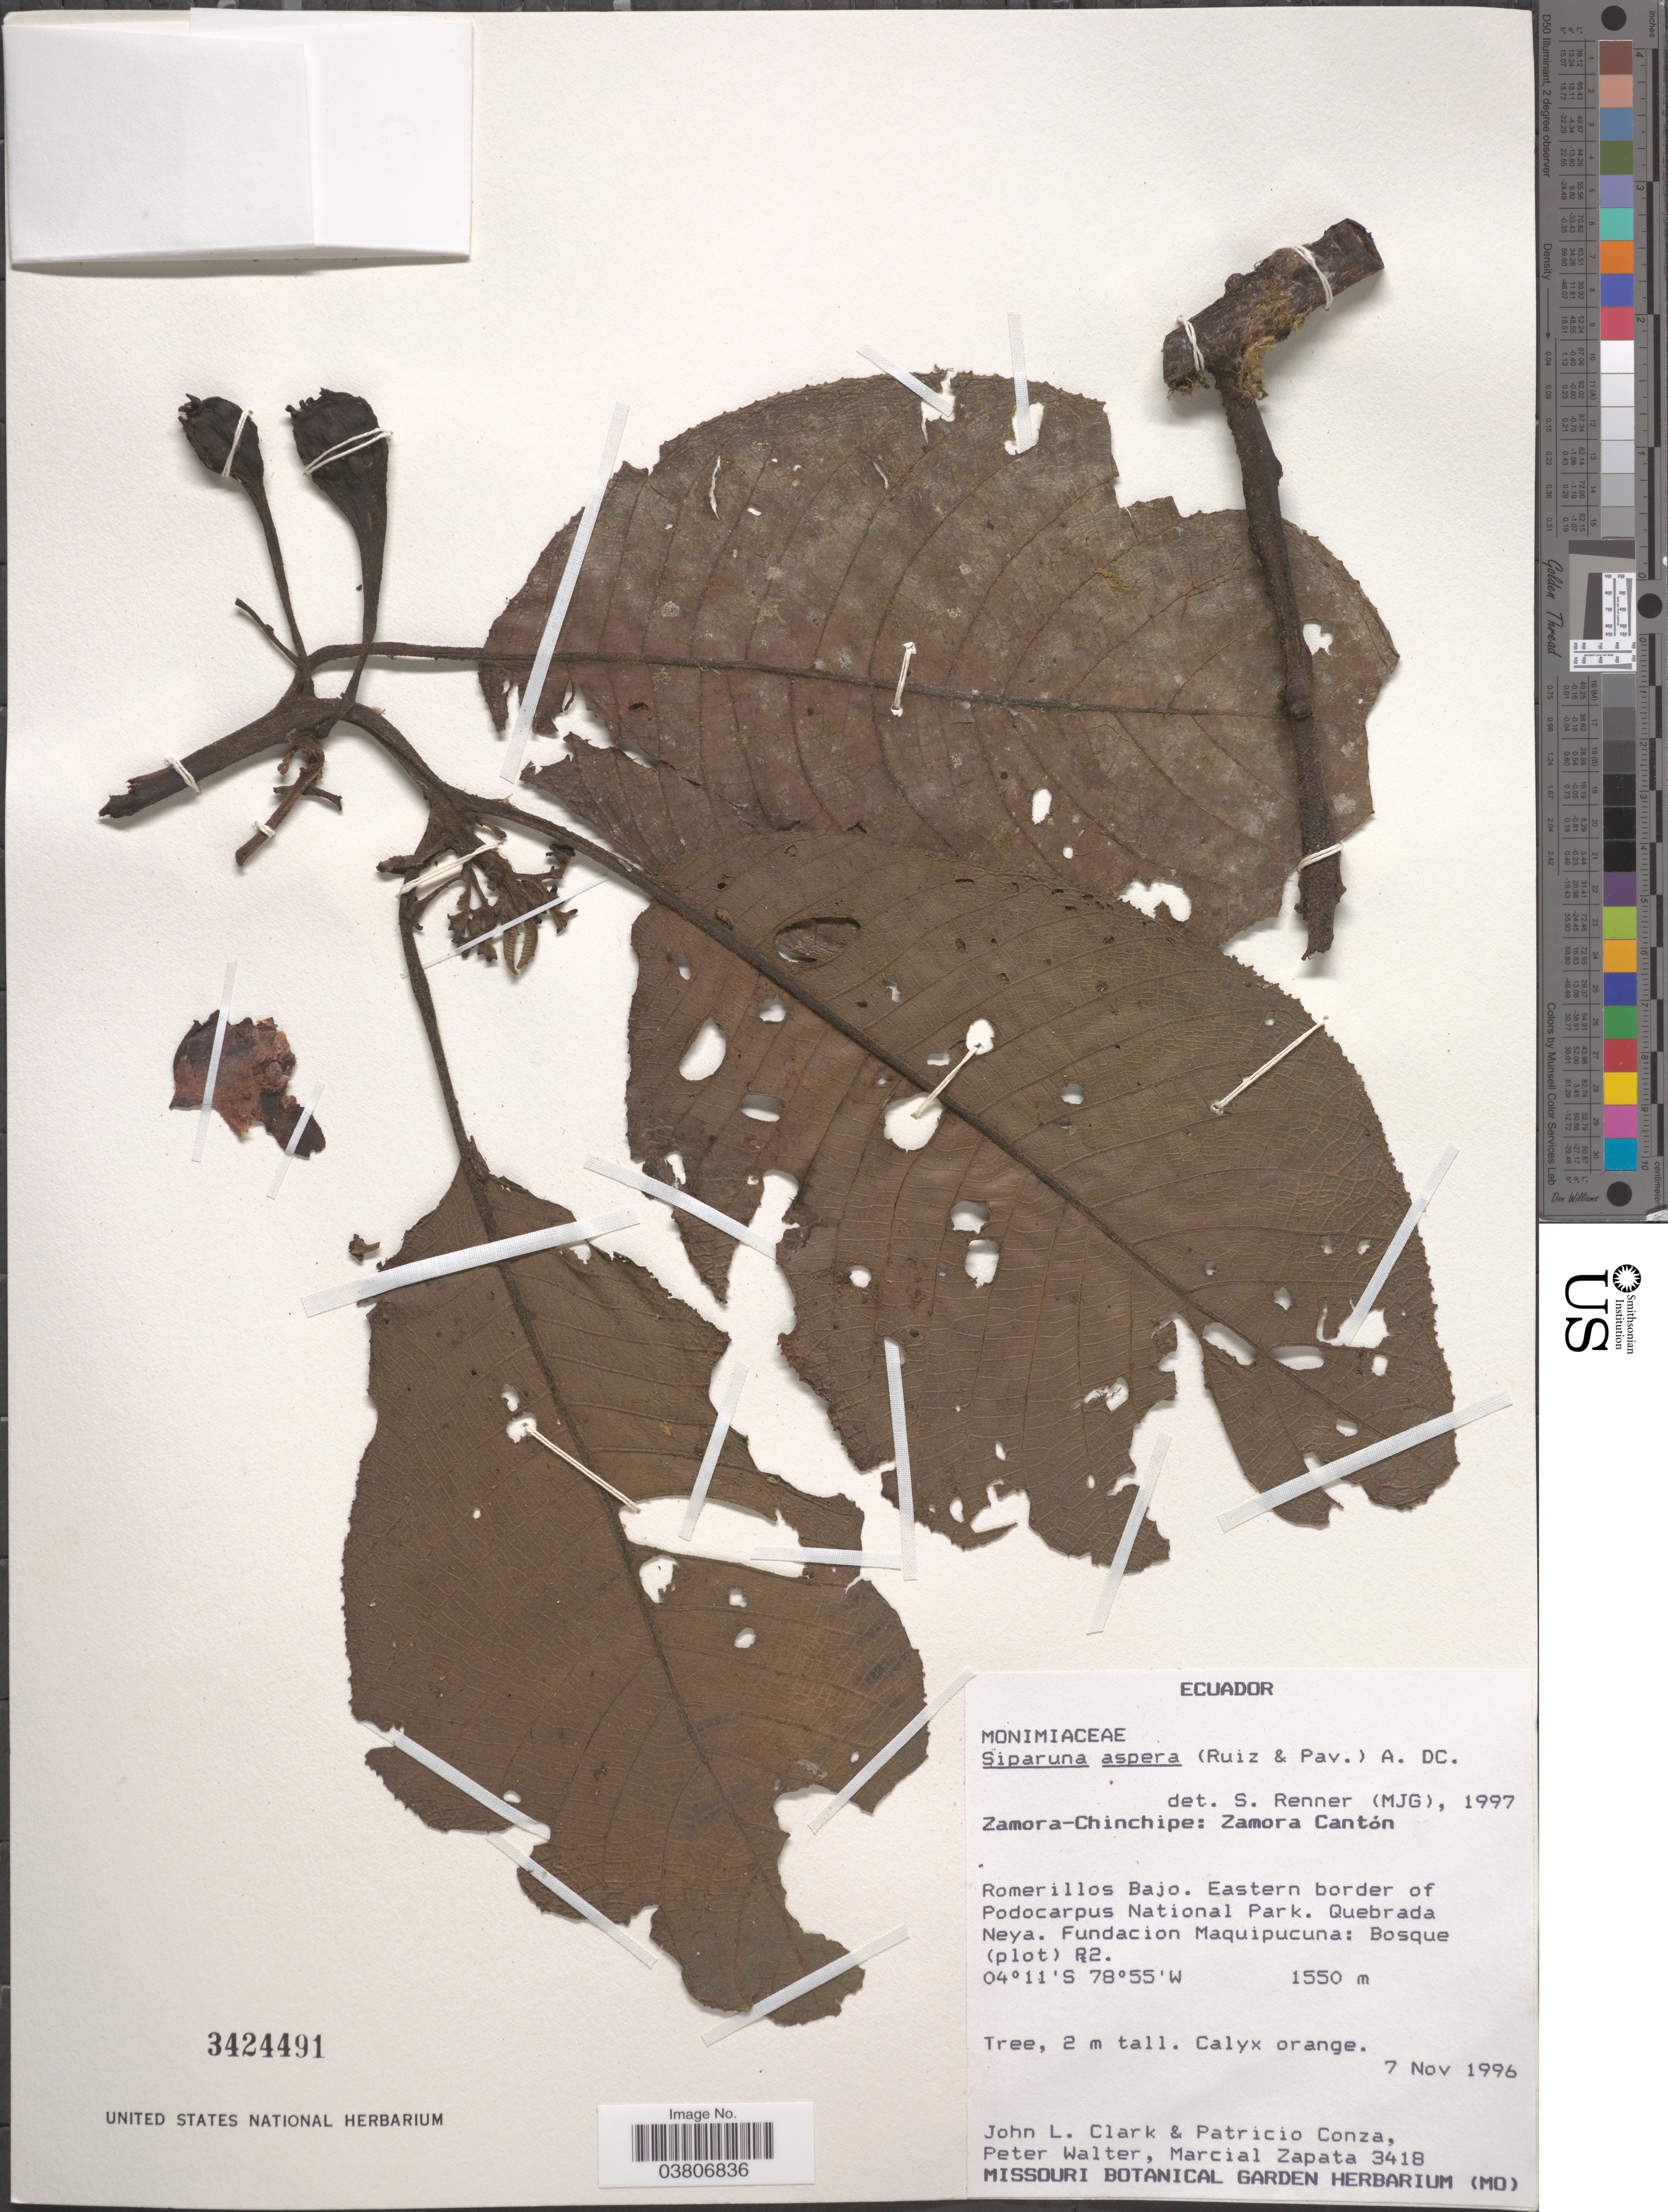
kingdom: Plantae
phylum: Tracheophyta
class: Magnoliopsida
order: Laurales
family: Siparunaceae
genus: Siparuna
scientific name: Siparuna aspera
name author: (Ruiz & Pav.) A. DC.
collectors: J. L. Clark, P. Conza, P. Walter & M. Zapata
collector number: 3418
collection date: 1996-11-07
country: Ecuador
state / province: Zamora-Chinchipe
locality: Zamora Cantón. Romerillos Bajo. Eastern border of Podocarpus National Park. Quebrada Neya. Fundacion Maquipucana: Bosque (plot) R2.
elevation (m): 1550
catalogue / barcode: US 3424491